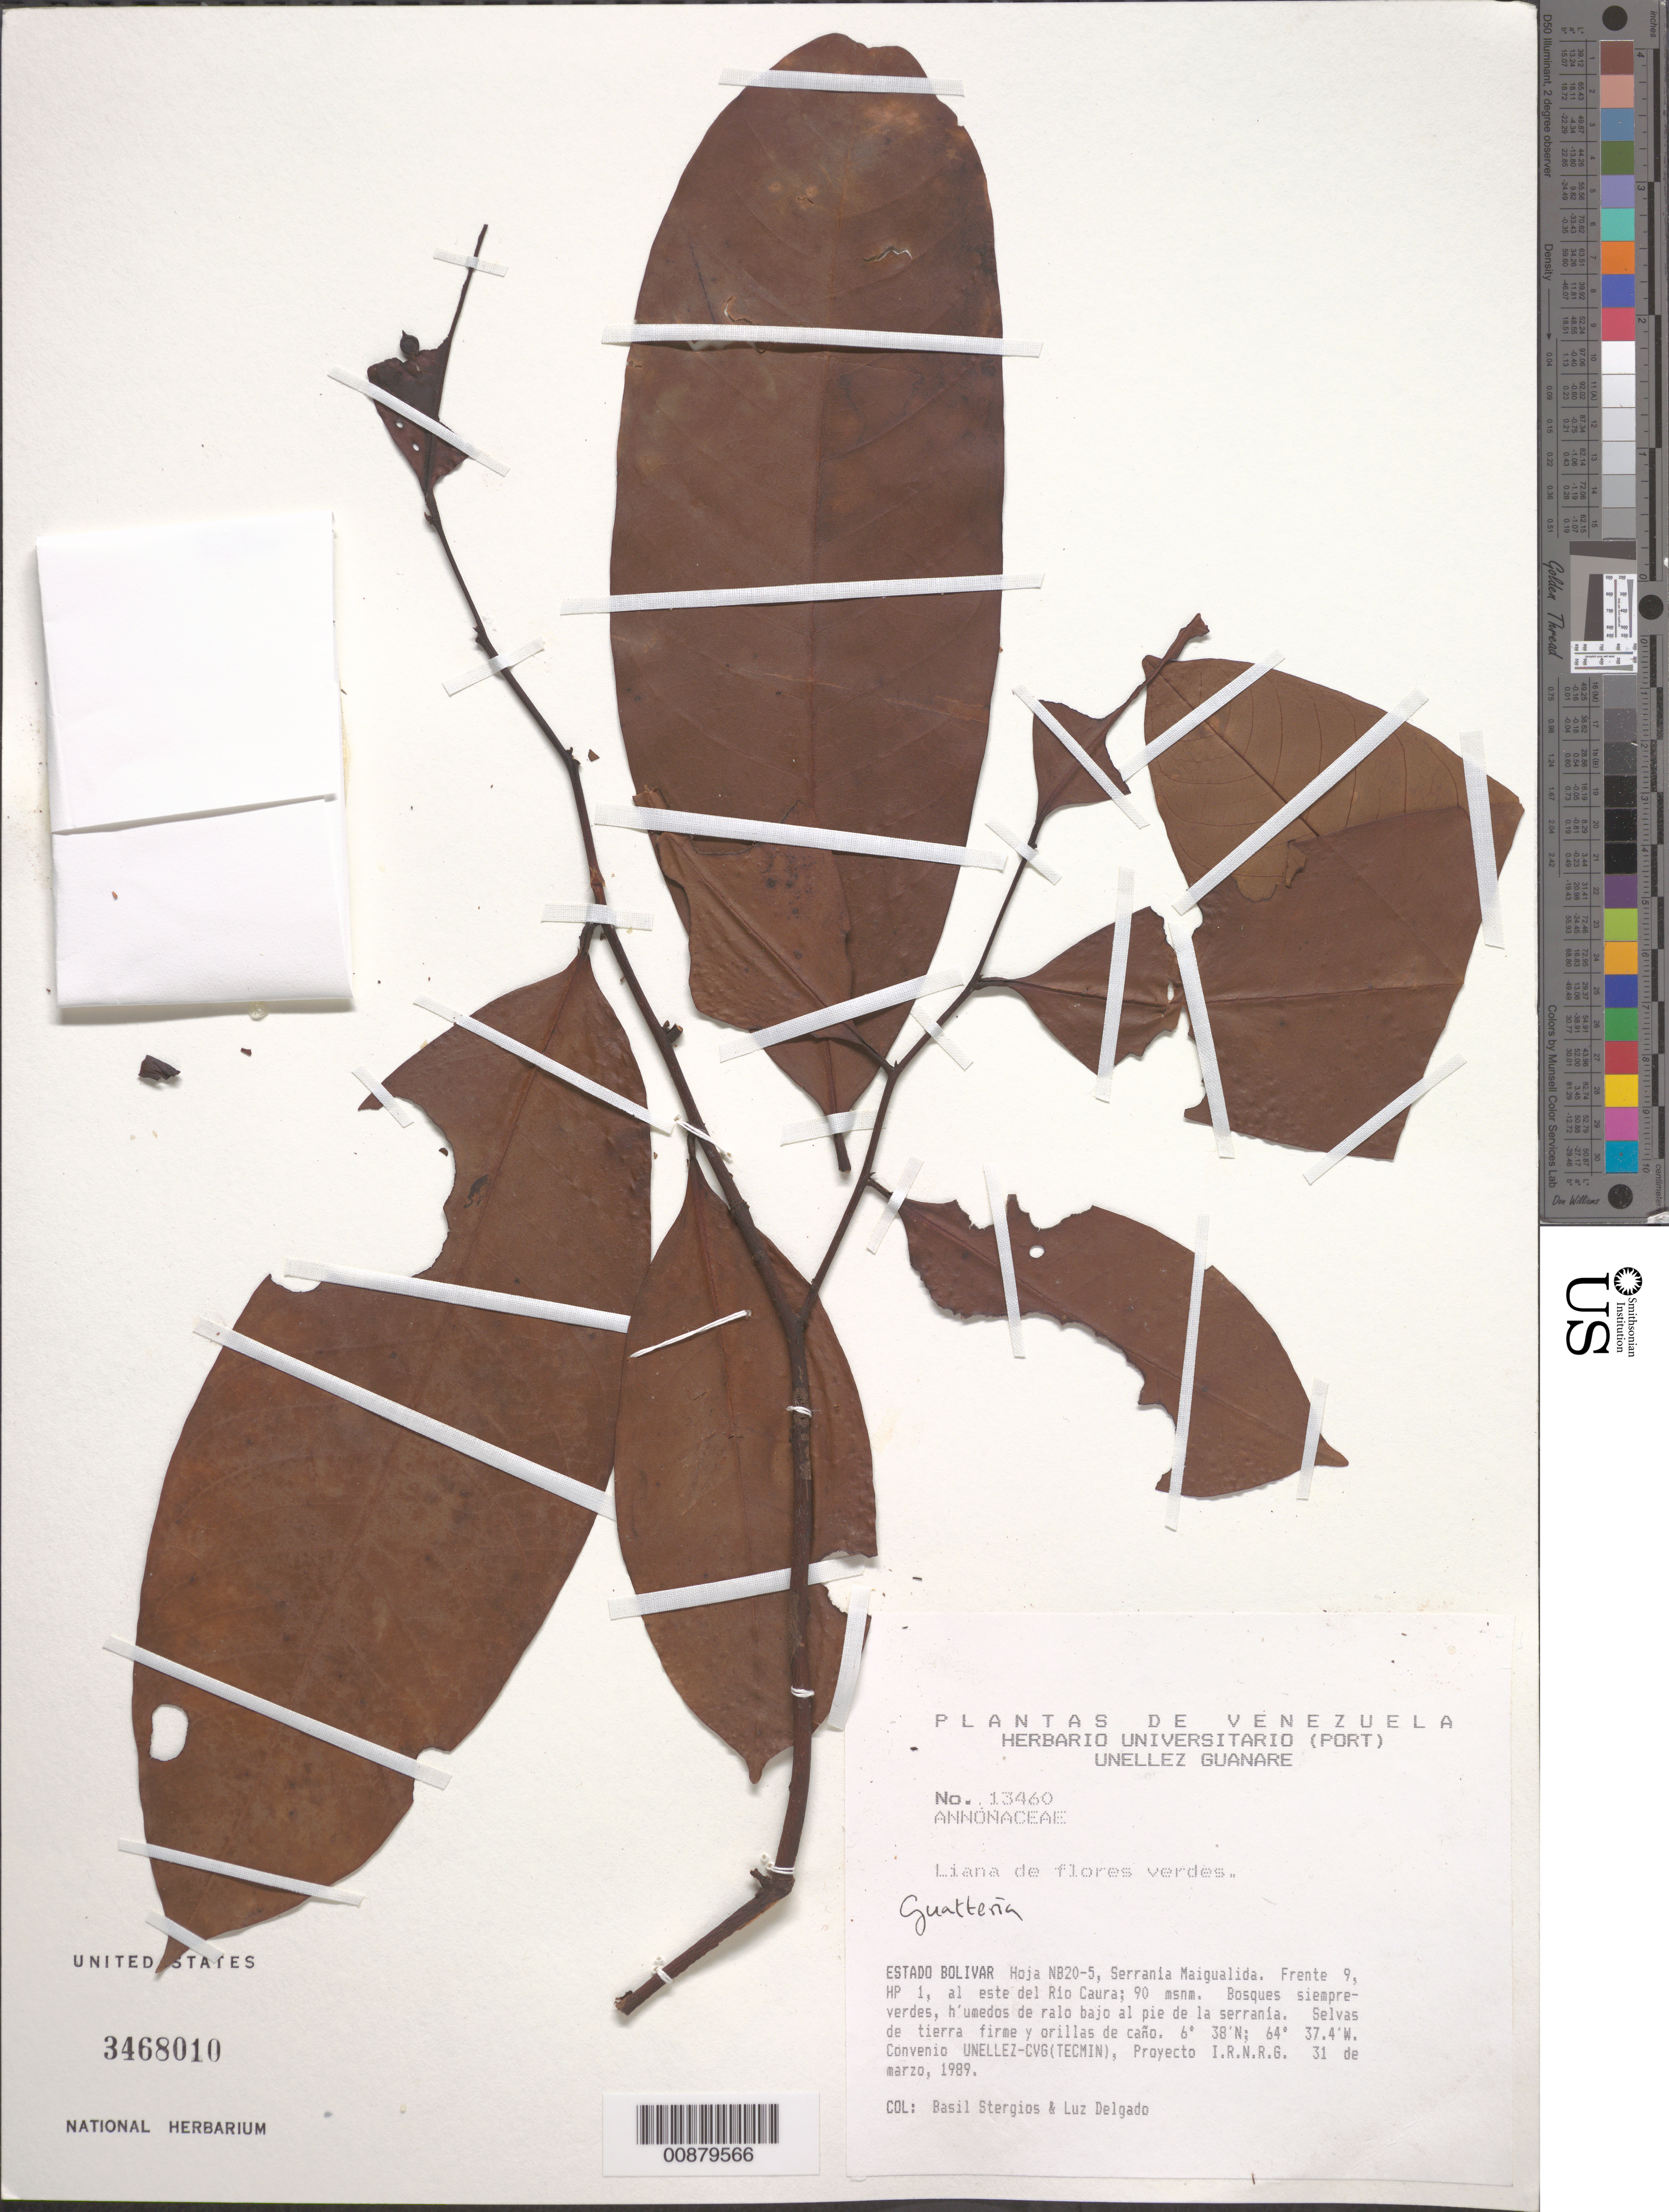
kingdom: Plantae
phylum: Tracheophyta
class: Magnoliopsida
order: Magnoliales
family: Annonaceae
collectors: B. G. Stergios & L. Delgado V.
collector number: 13460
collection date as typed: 31-Mar-89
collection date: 1989-03-31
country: Venezuela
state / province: Bolívar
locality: Serrania Maigualida, E del río Caura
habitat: Bosques siempre-verdes, humedos de ralo bajo al pié de la serranía. Selvas de tierra firme y orillas de caño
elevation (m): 90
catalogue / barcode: US 3468010